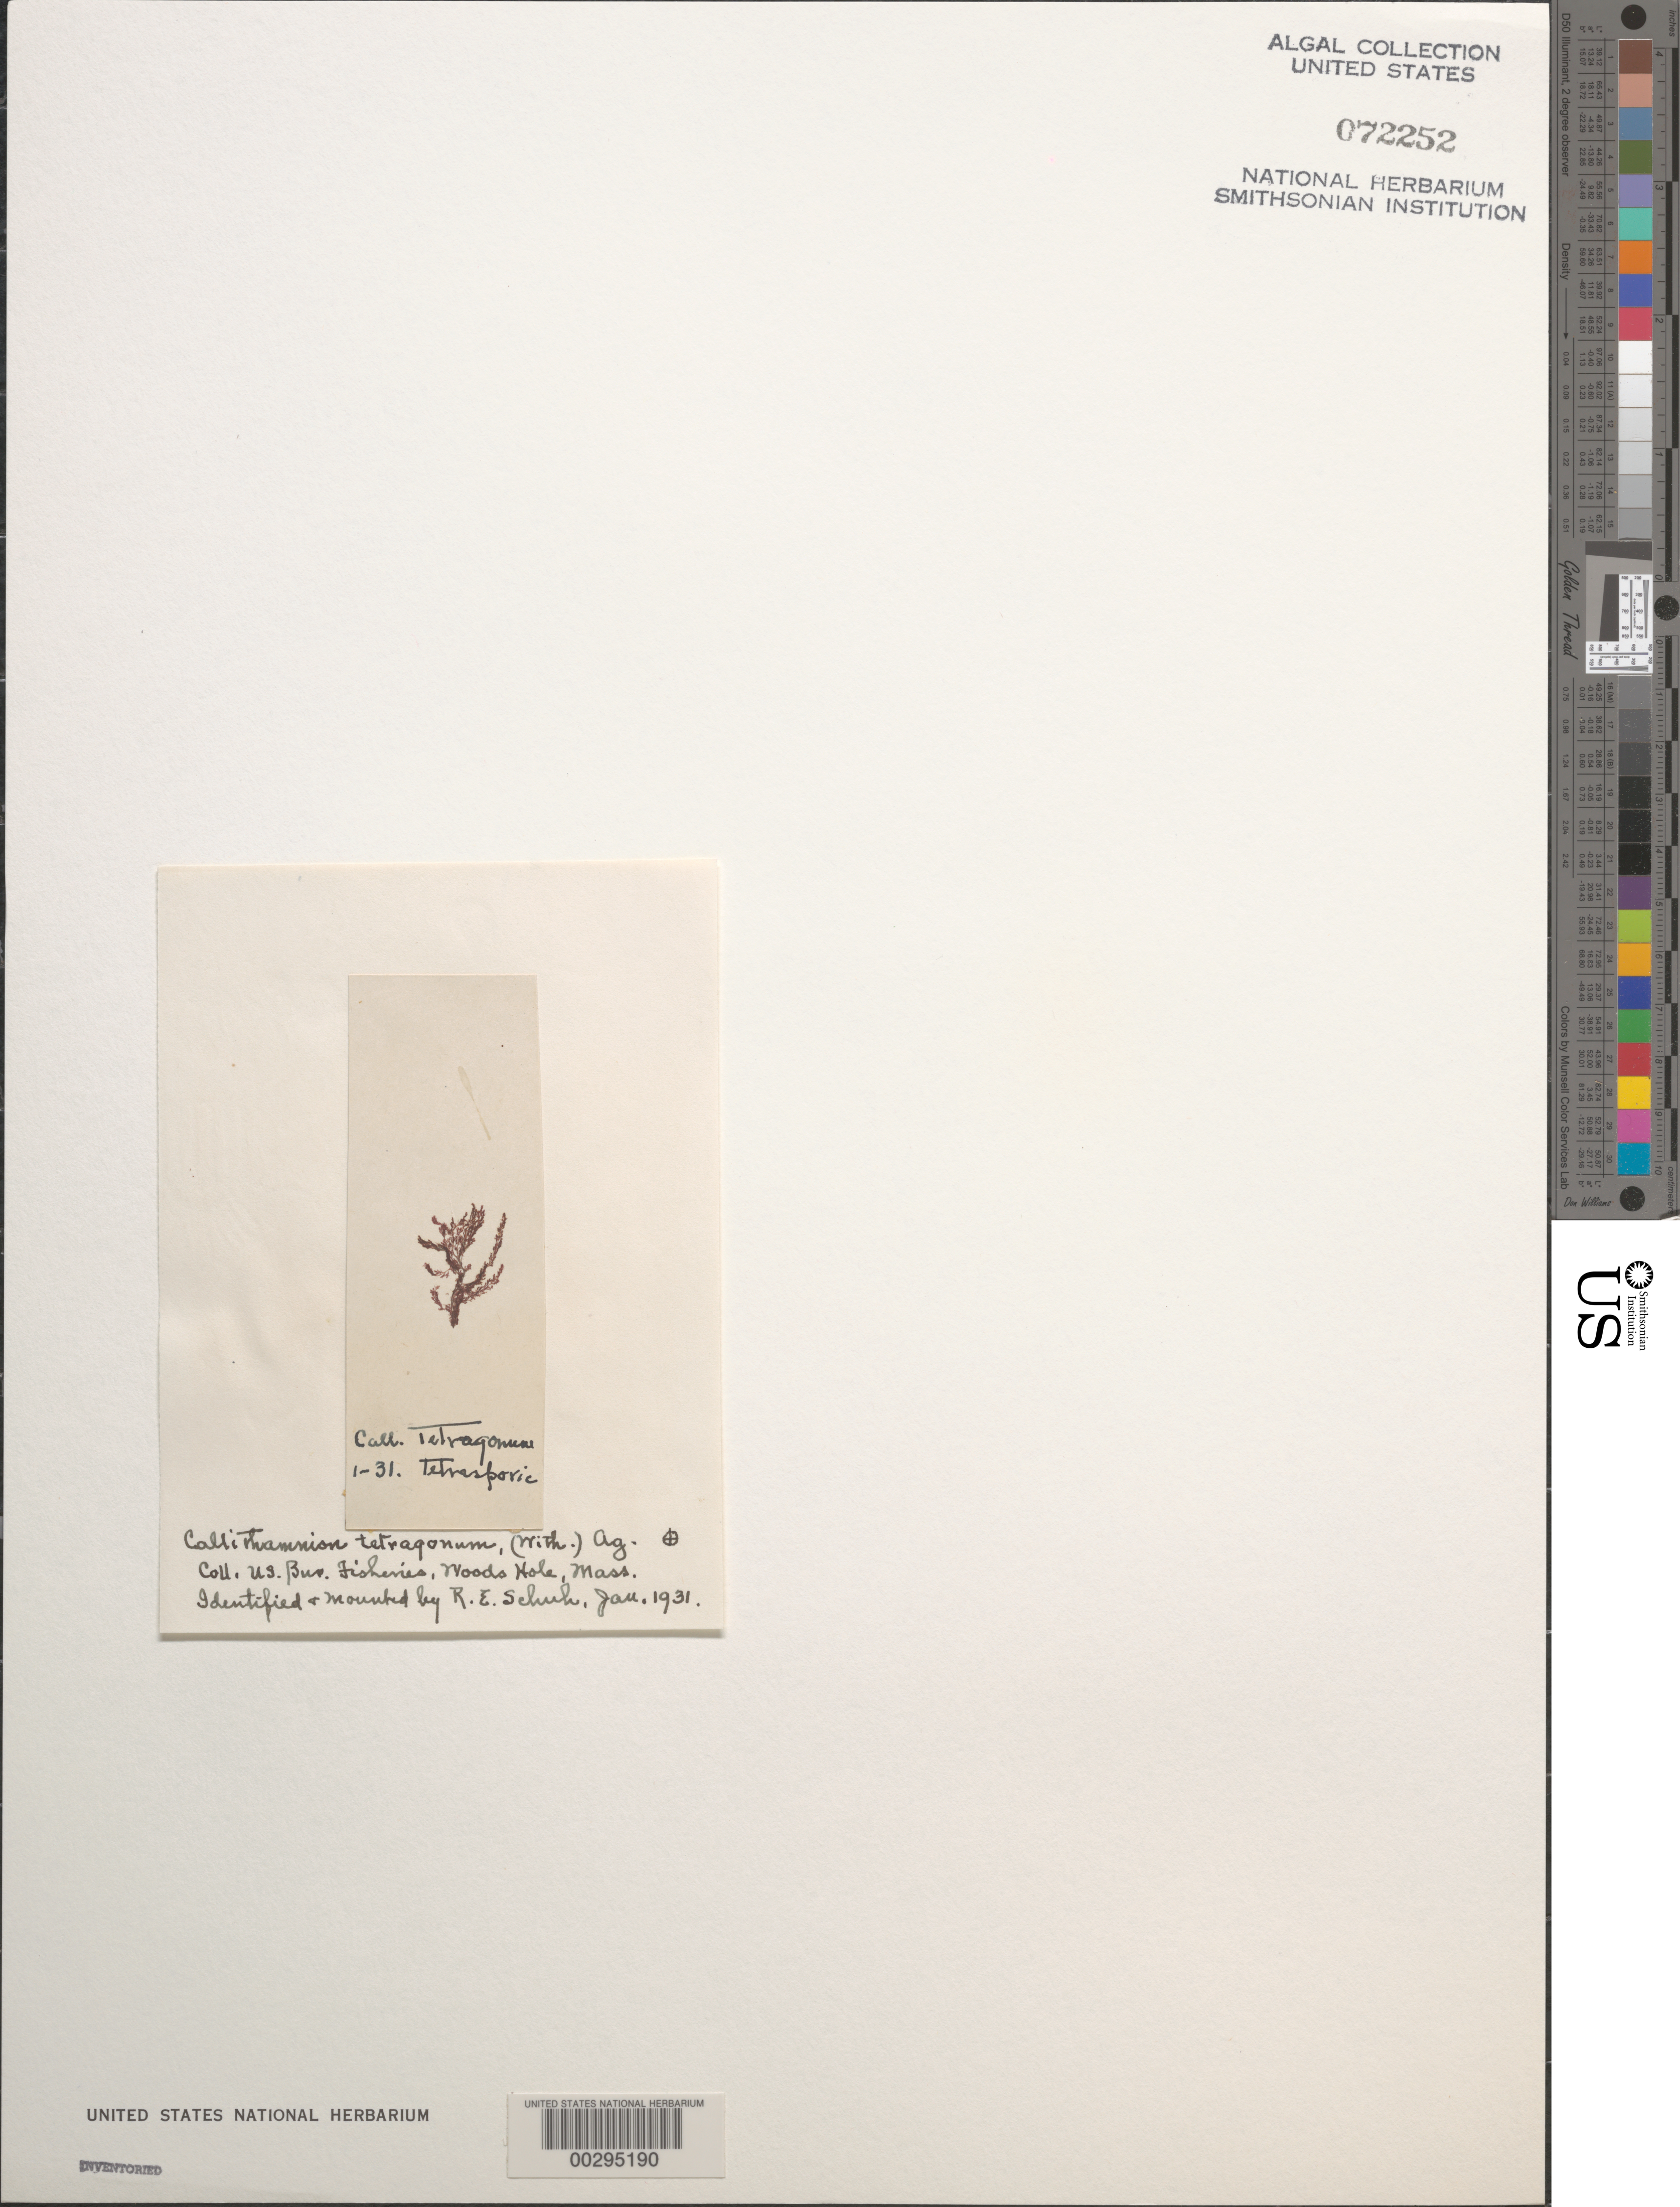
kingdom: Plantae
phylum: Rhodophyta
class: Florideophyceae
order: Ceramiales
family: Callithamniaceae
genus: Callithamnion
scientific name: Callithamnion tetragonum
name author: (With.) S.F. Gray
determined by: Schuh, R. E.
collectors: U.S. Bureau of Fisheries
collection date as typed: Jan 1931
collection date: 1931-01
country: United States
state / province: Massachusetts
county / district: Barnstable County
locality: Woods Hole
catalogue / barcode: US 72252